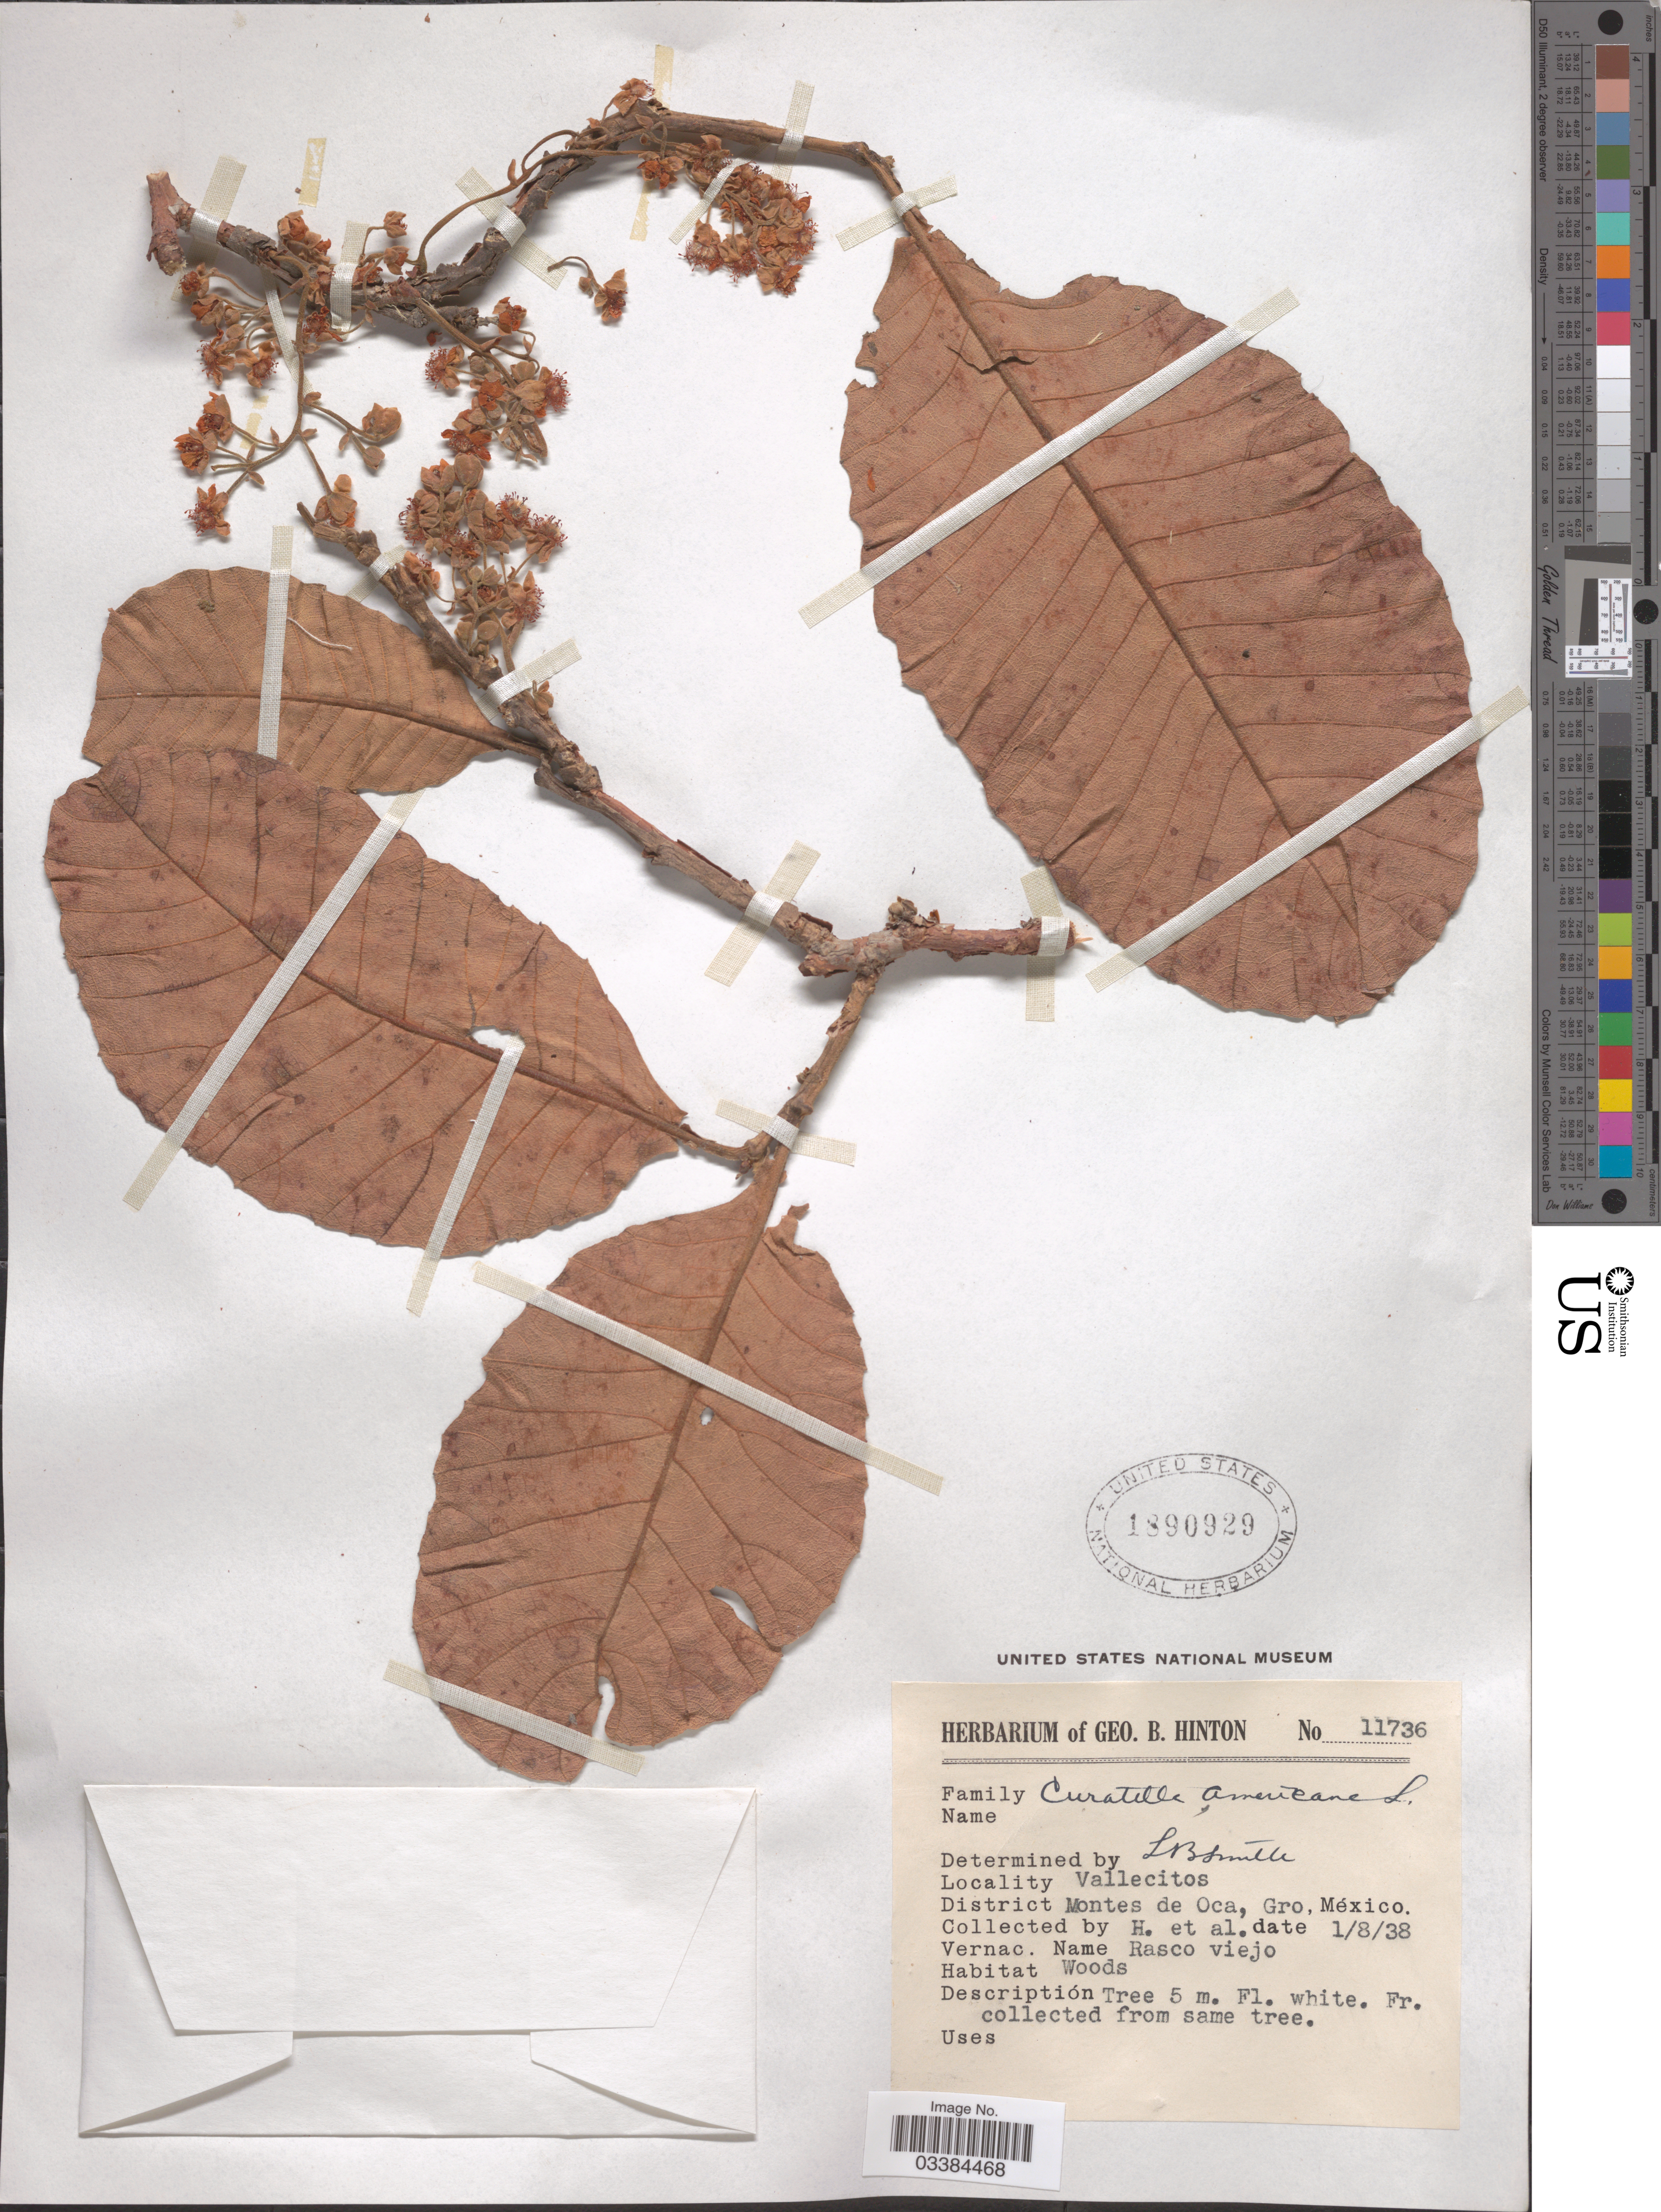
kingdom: Plantae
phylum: Tracheophyta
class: Magnoliopsida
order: Dilleniales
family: Dilleniaceae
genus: Curatella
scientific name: Curatella americana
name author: L.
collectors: G. B. Hinton & et al.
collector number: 11736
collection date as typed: Transcribed d/m/y: 1/8/38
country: Mexico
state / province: Guerrero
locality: Vallecitos, District Montes de Oca.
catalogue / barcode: US 1890929